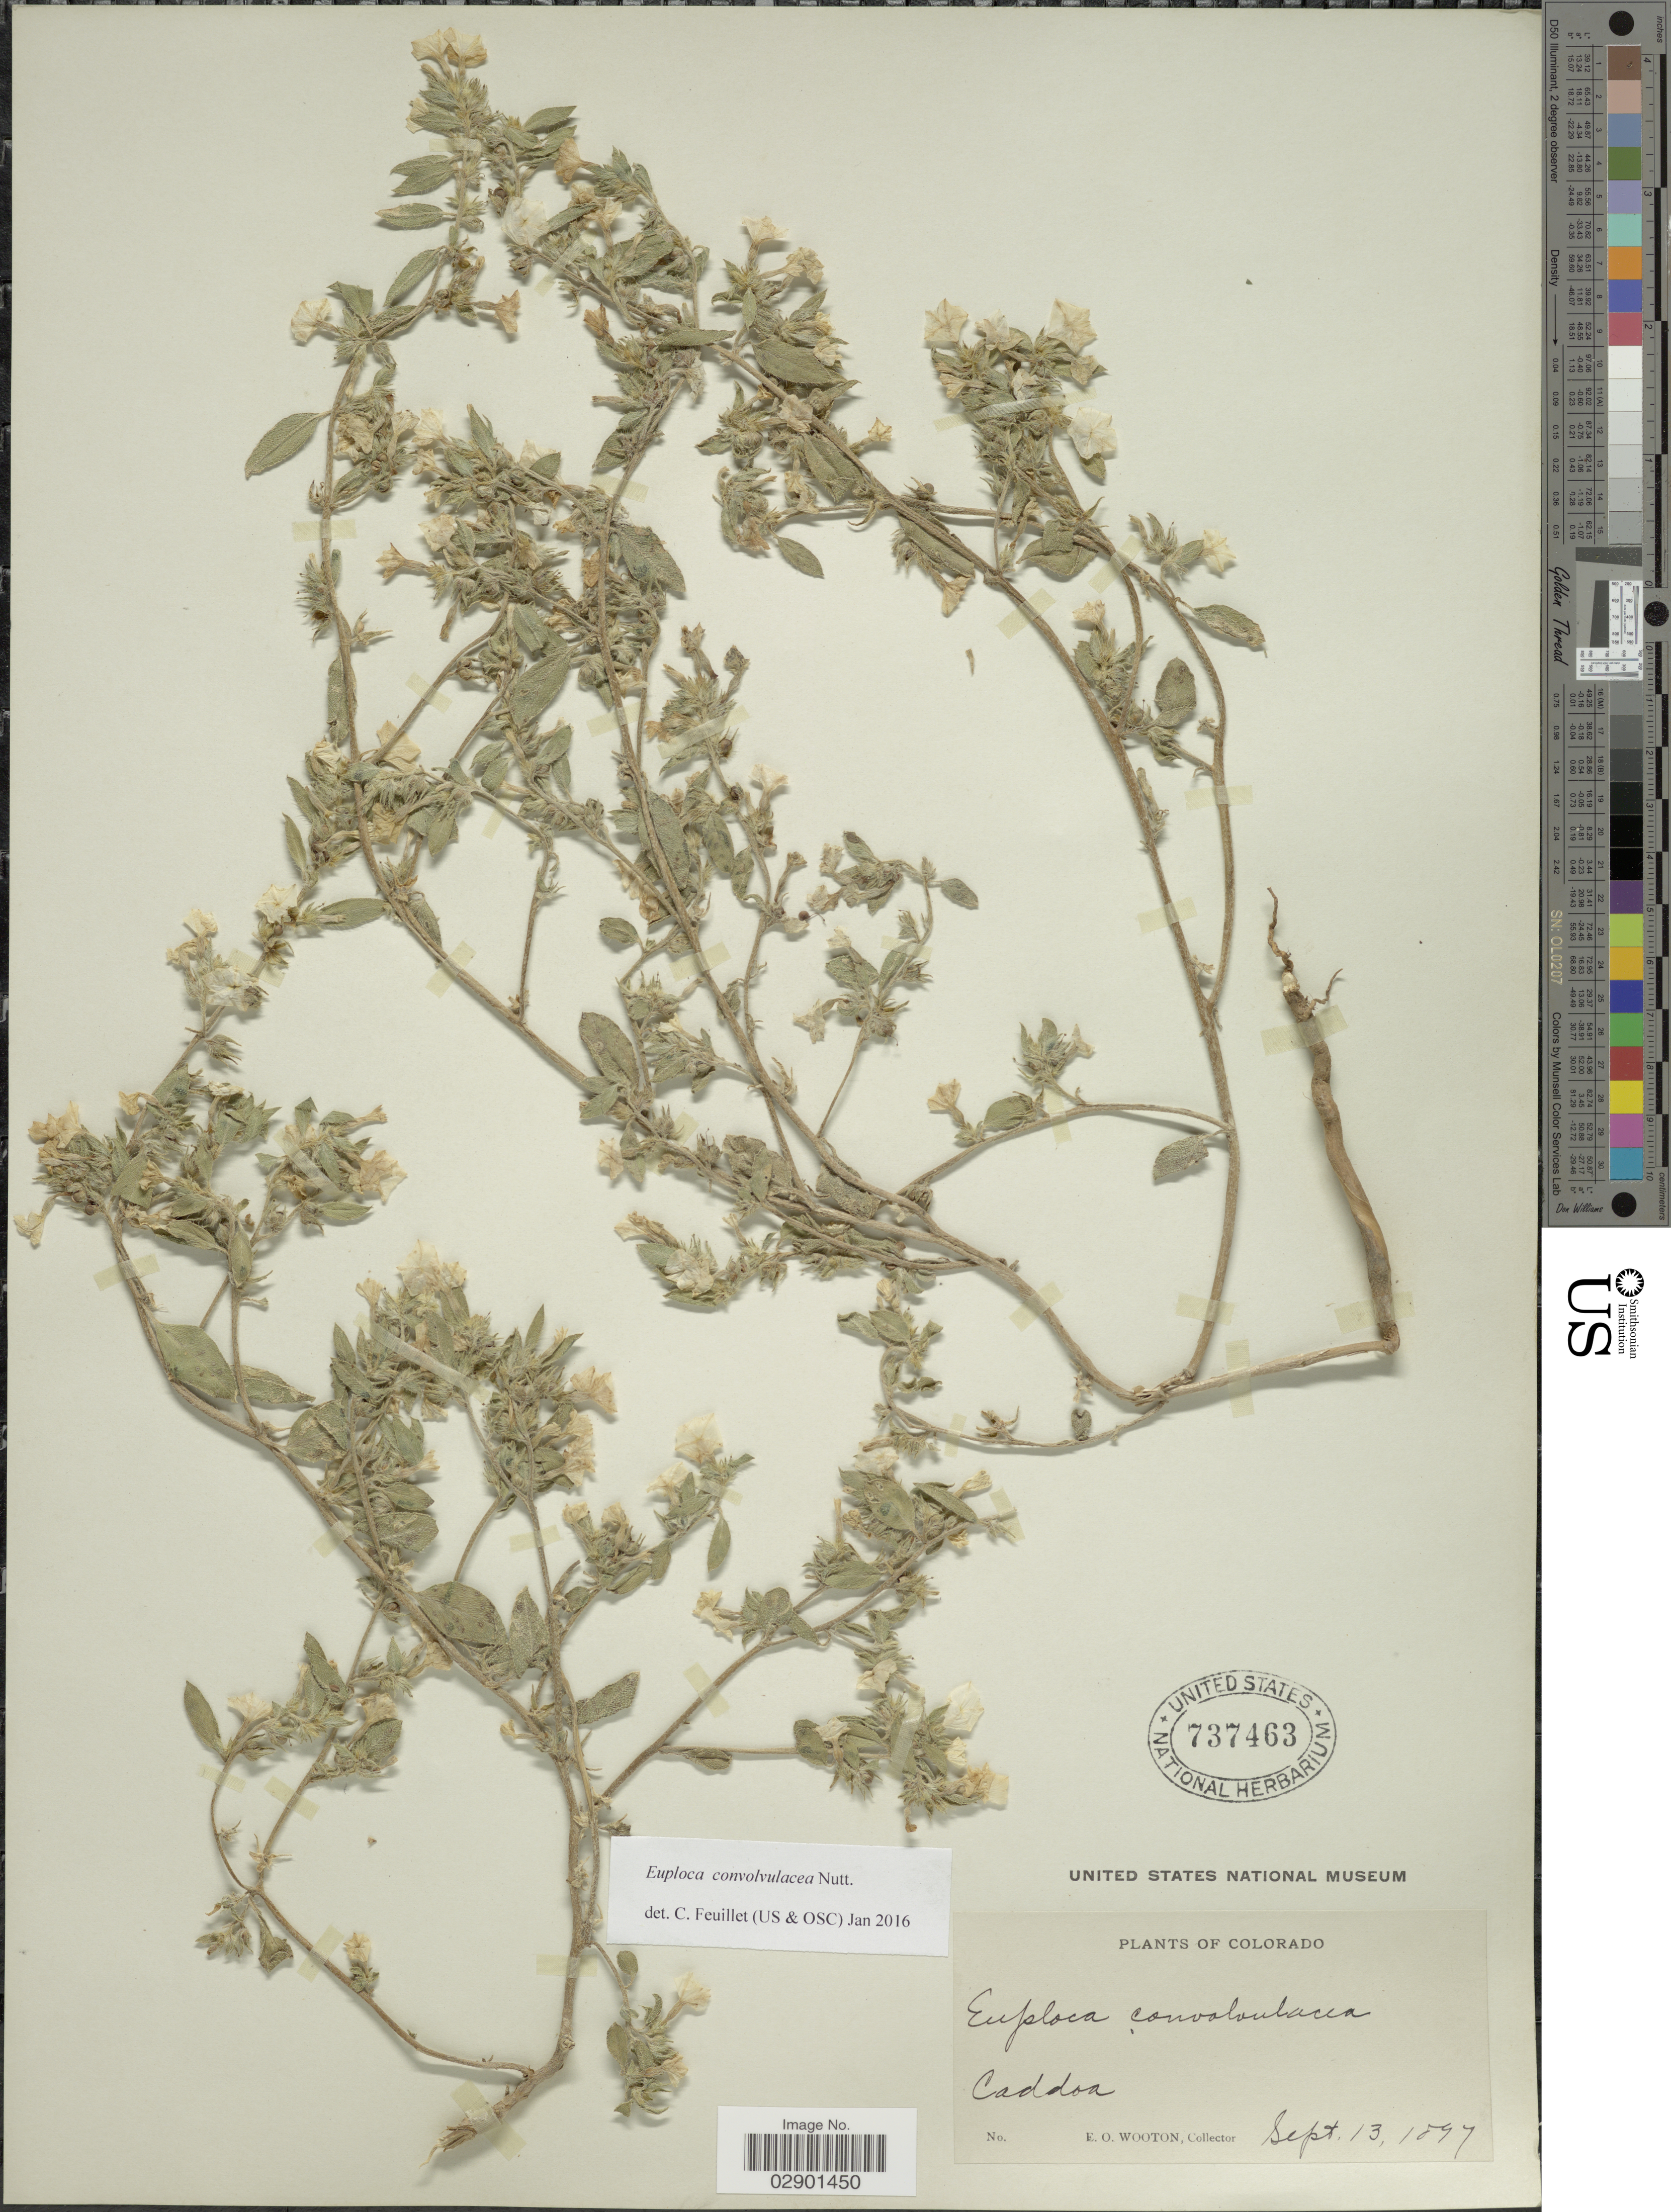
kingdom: Plantae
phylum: Tracheophyta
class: Magnoliopsida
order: Boraginales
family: Heliotropiaceae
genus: Euploca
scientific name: Euploca convolvulacea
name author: Nutt.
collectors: E. O. Wooton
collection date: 1897-09-13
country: United States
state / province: Colorado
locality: Caddoa.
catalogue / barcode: US 737463